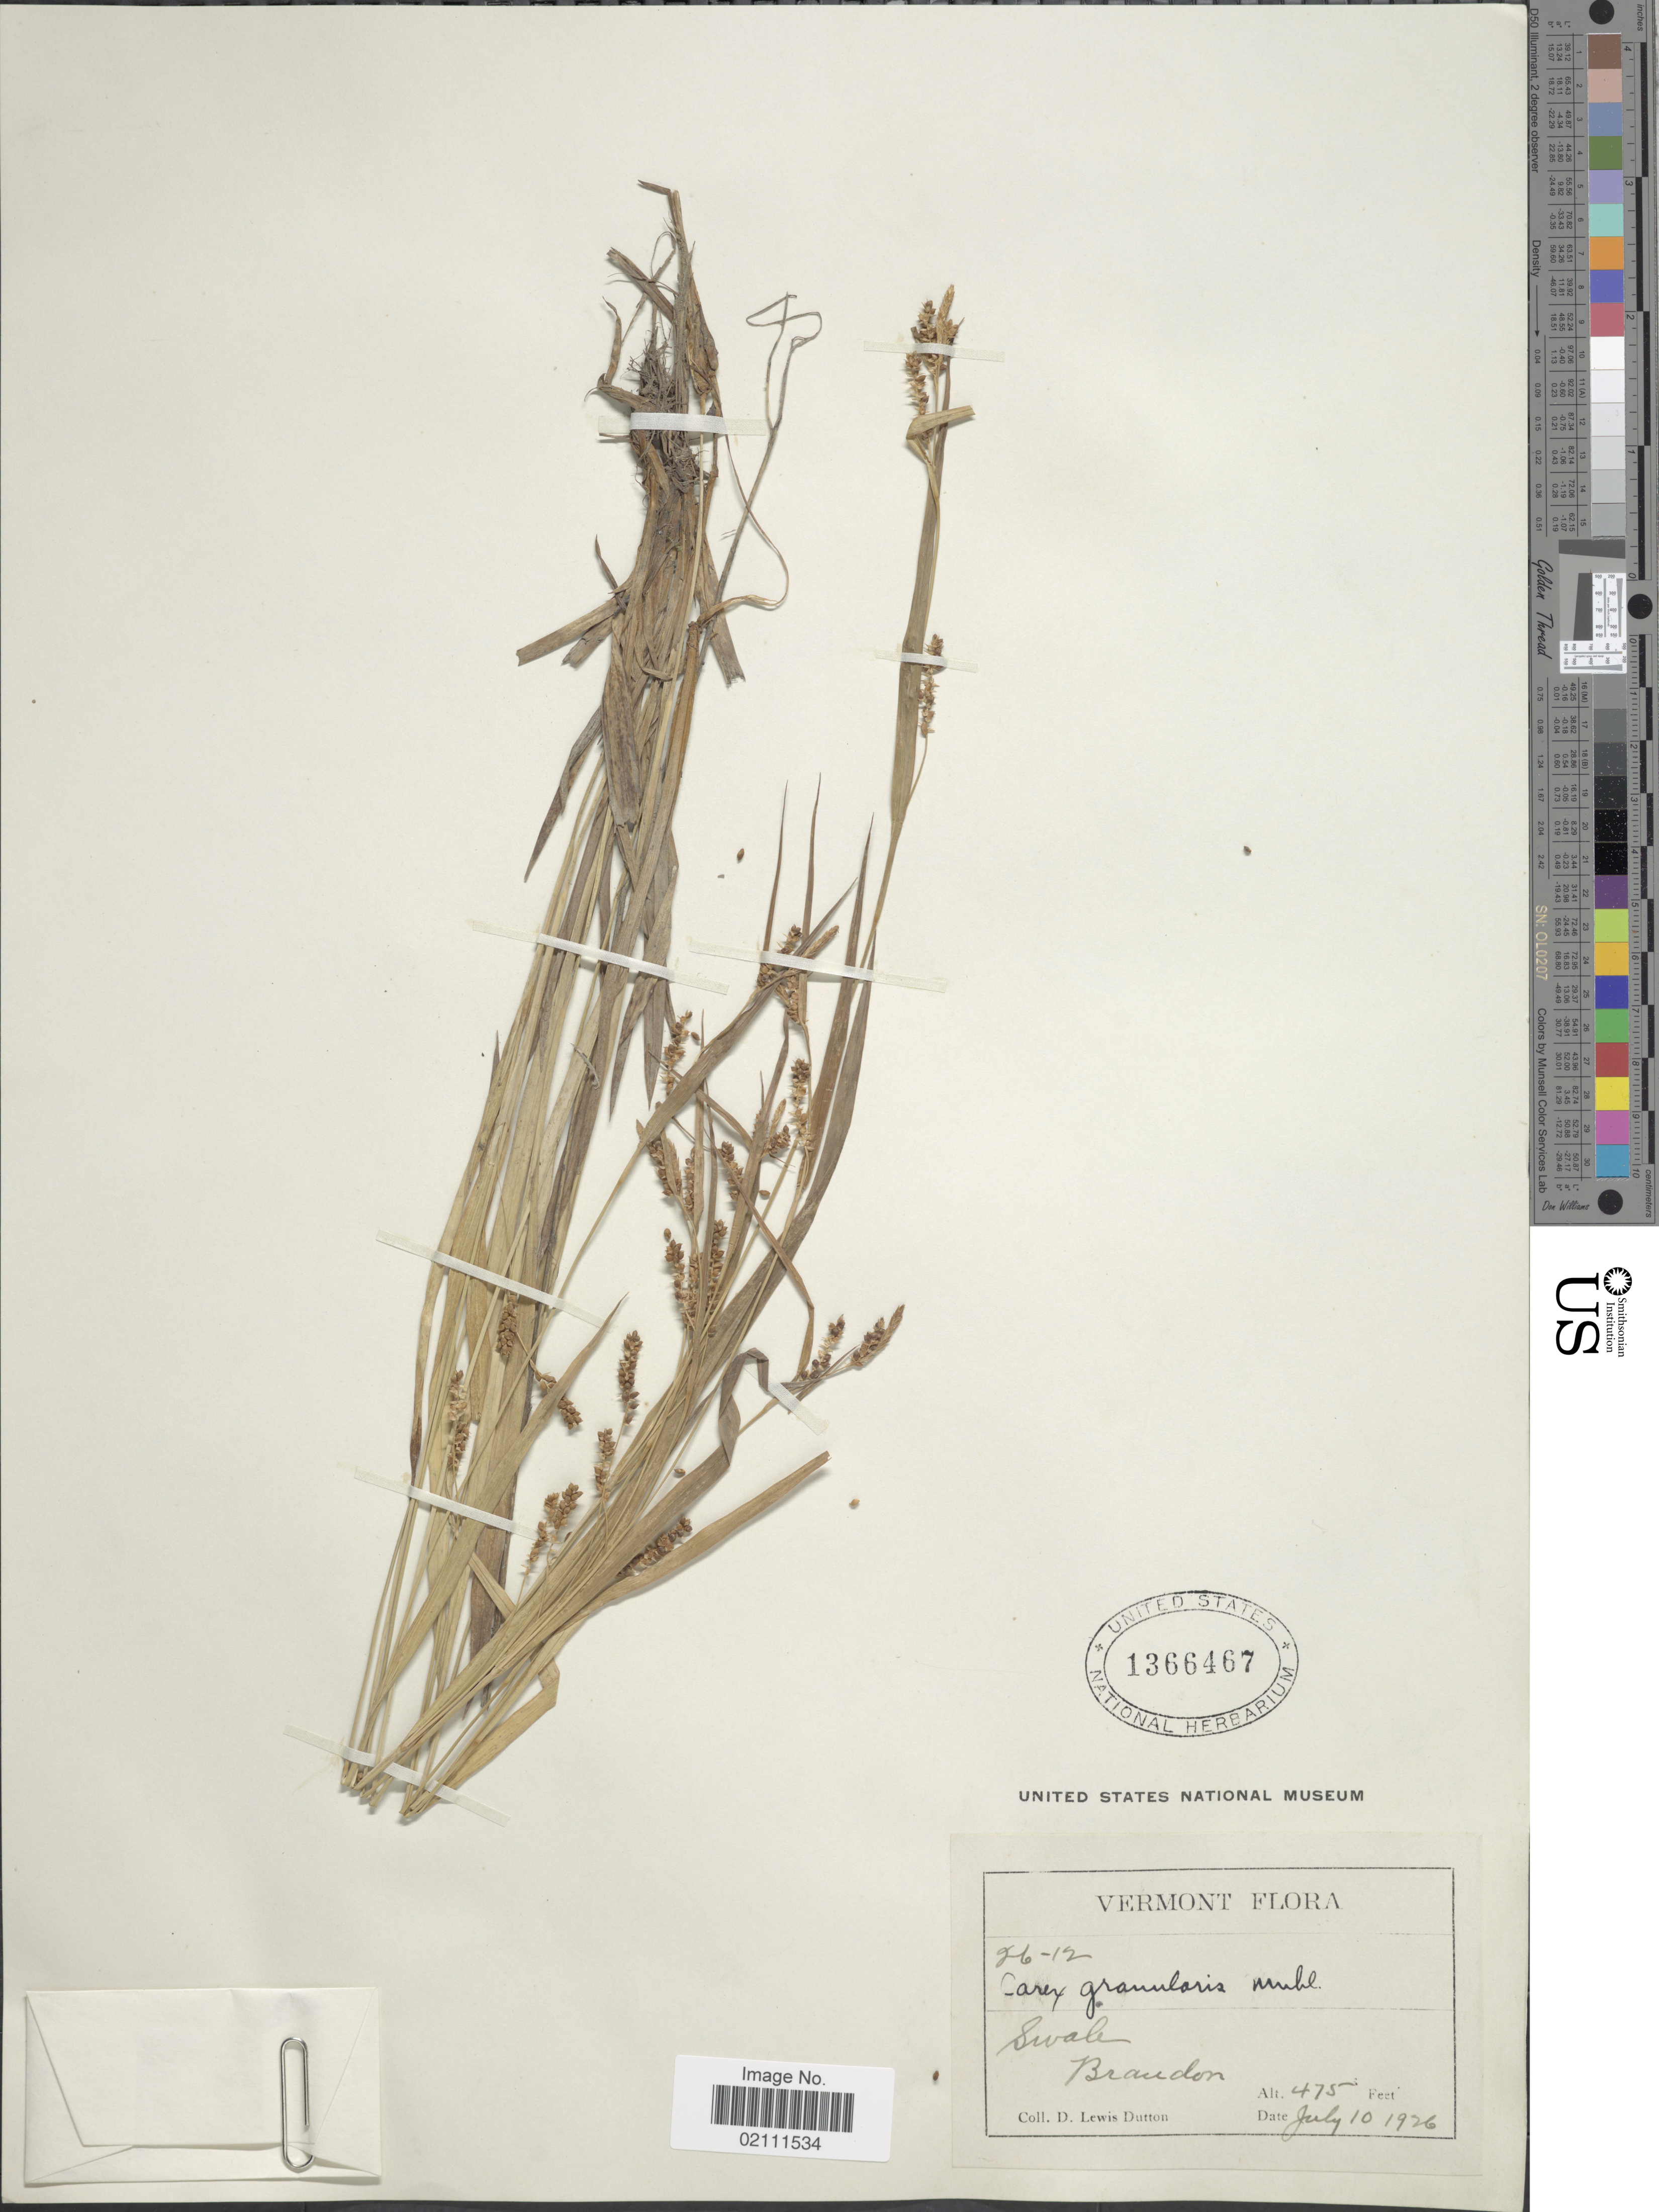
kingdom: Plantae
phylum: Tracheophyta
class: Liliopsida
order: Poales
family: Cyperaceae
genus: Carex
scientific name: Carex granularis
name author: Muhl. ex Willd.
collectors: D. Dutton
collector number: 26-12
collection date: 1926-07-10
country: United States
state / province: Vermont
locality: Swale, Brandon.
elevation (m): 145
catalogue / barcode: US 1366467